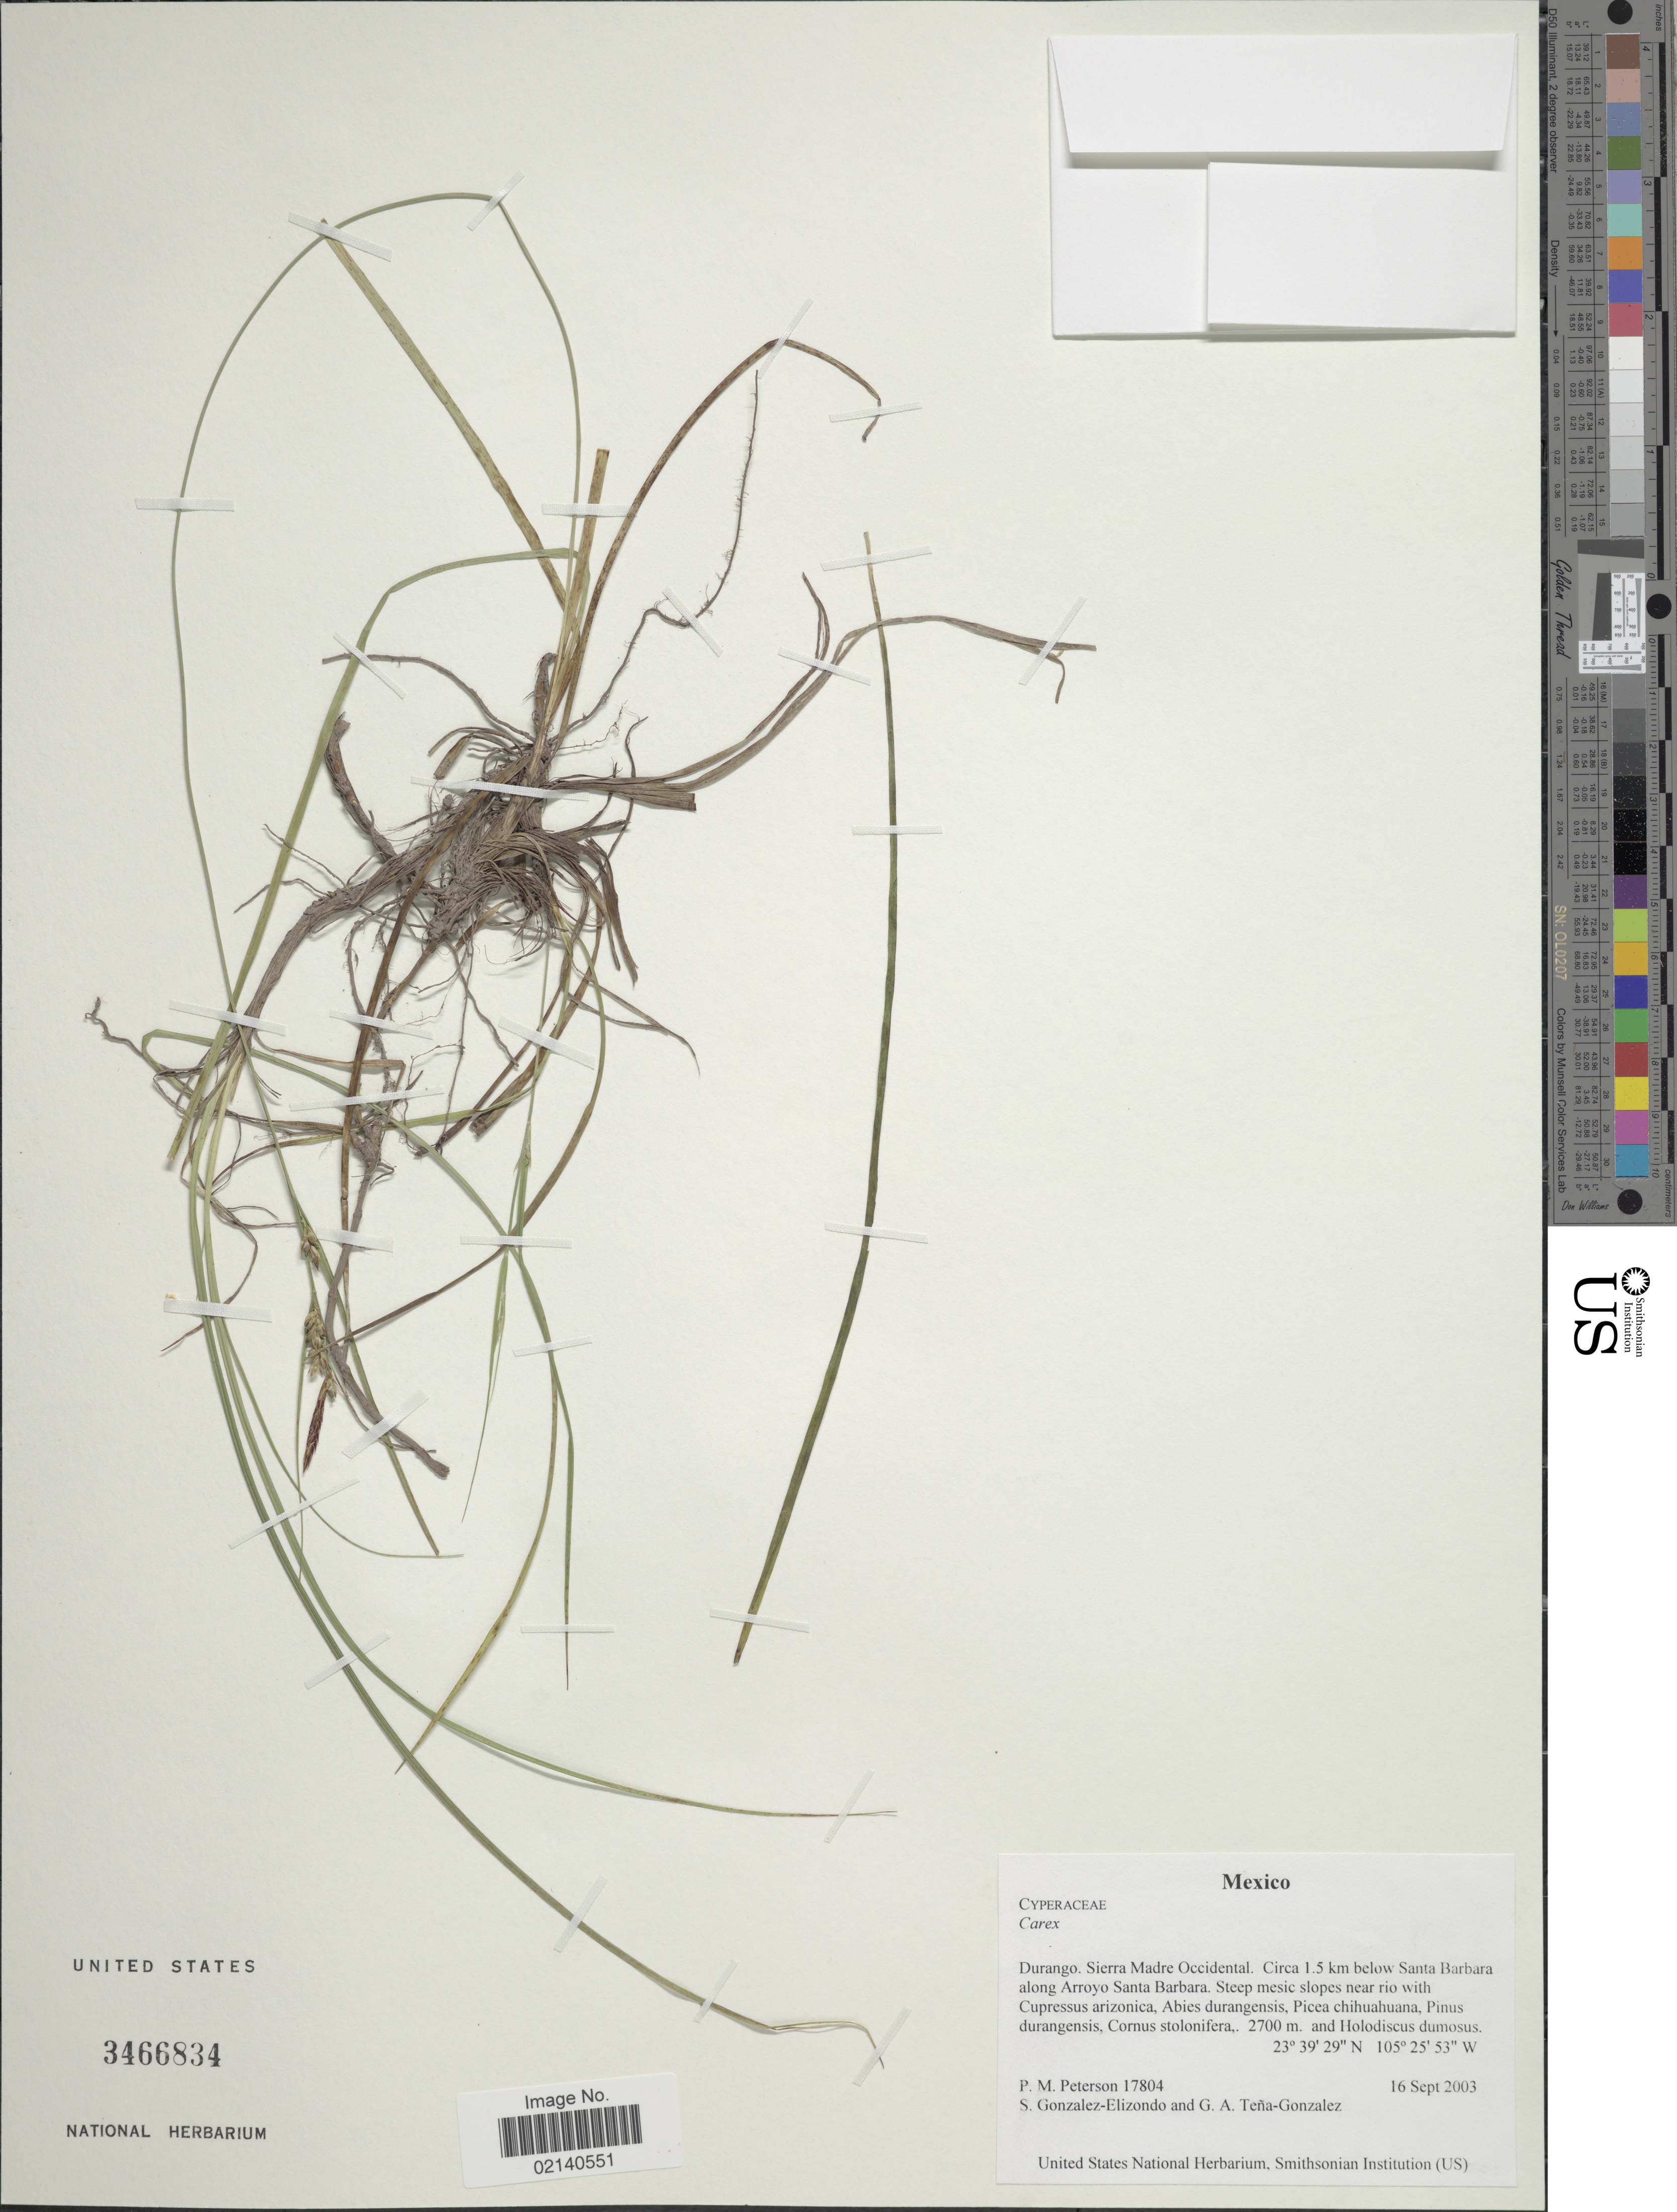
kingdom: Plantae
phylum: Tracheophyta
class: Liliopsida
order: Poales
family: Cyperaceae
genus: Carex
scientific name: Carex turbinata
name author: Liebm.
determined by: Gonzalez, Sophie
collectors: P. M. Peterson, M. S. González-Elizondo & G. Teña-Gonzalez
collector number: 17804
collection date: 2003-09-16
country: Mexico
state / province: Durango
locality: Sierra Made Occidental, Circa 1.5 km below Santa Barbara along Arroyo Santa Barbara, steep slopes near rio.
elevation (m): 2700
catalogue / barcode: US 3466834